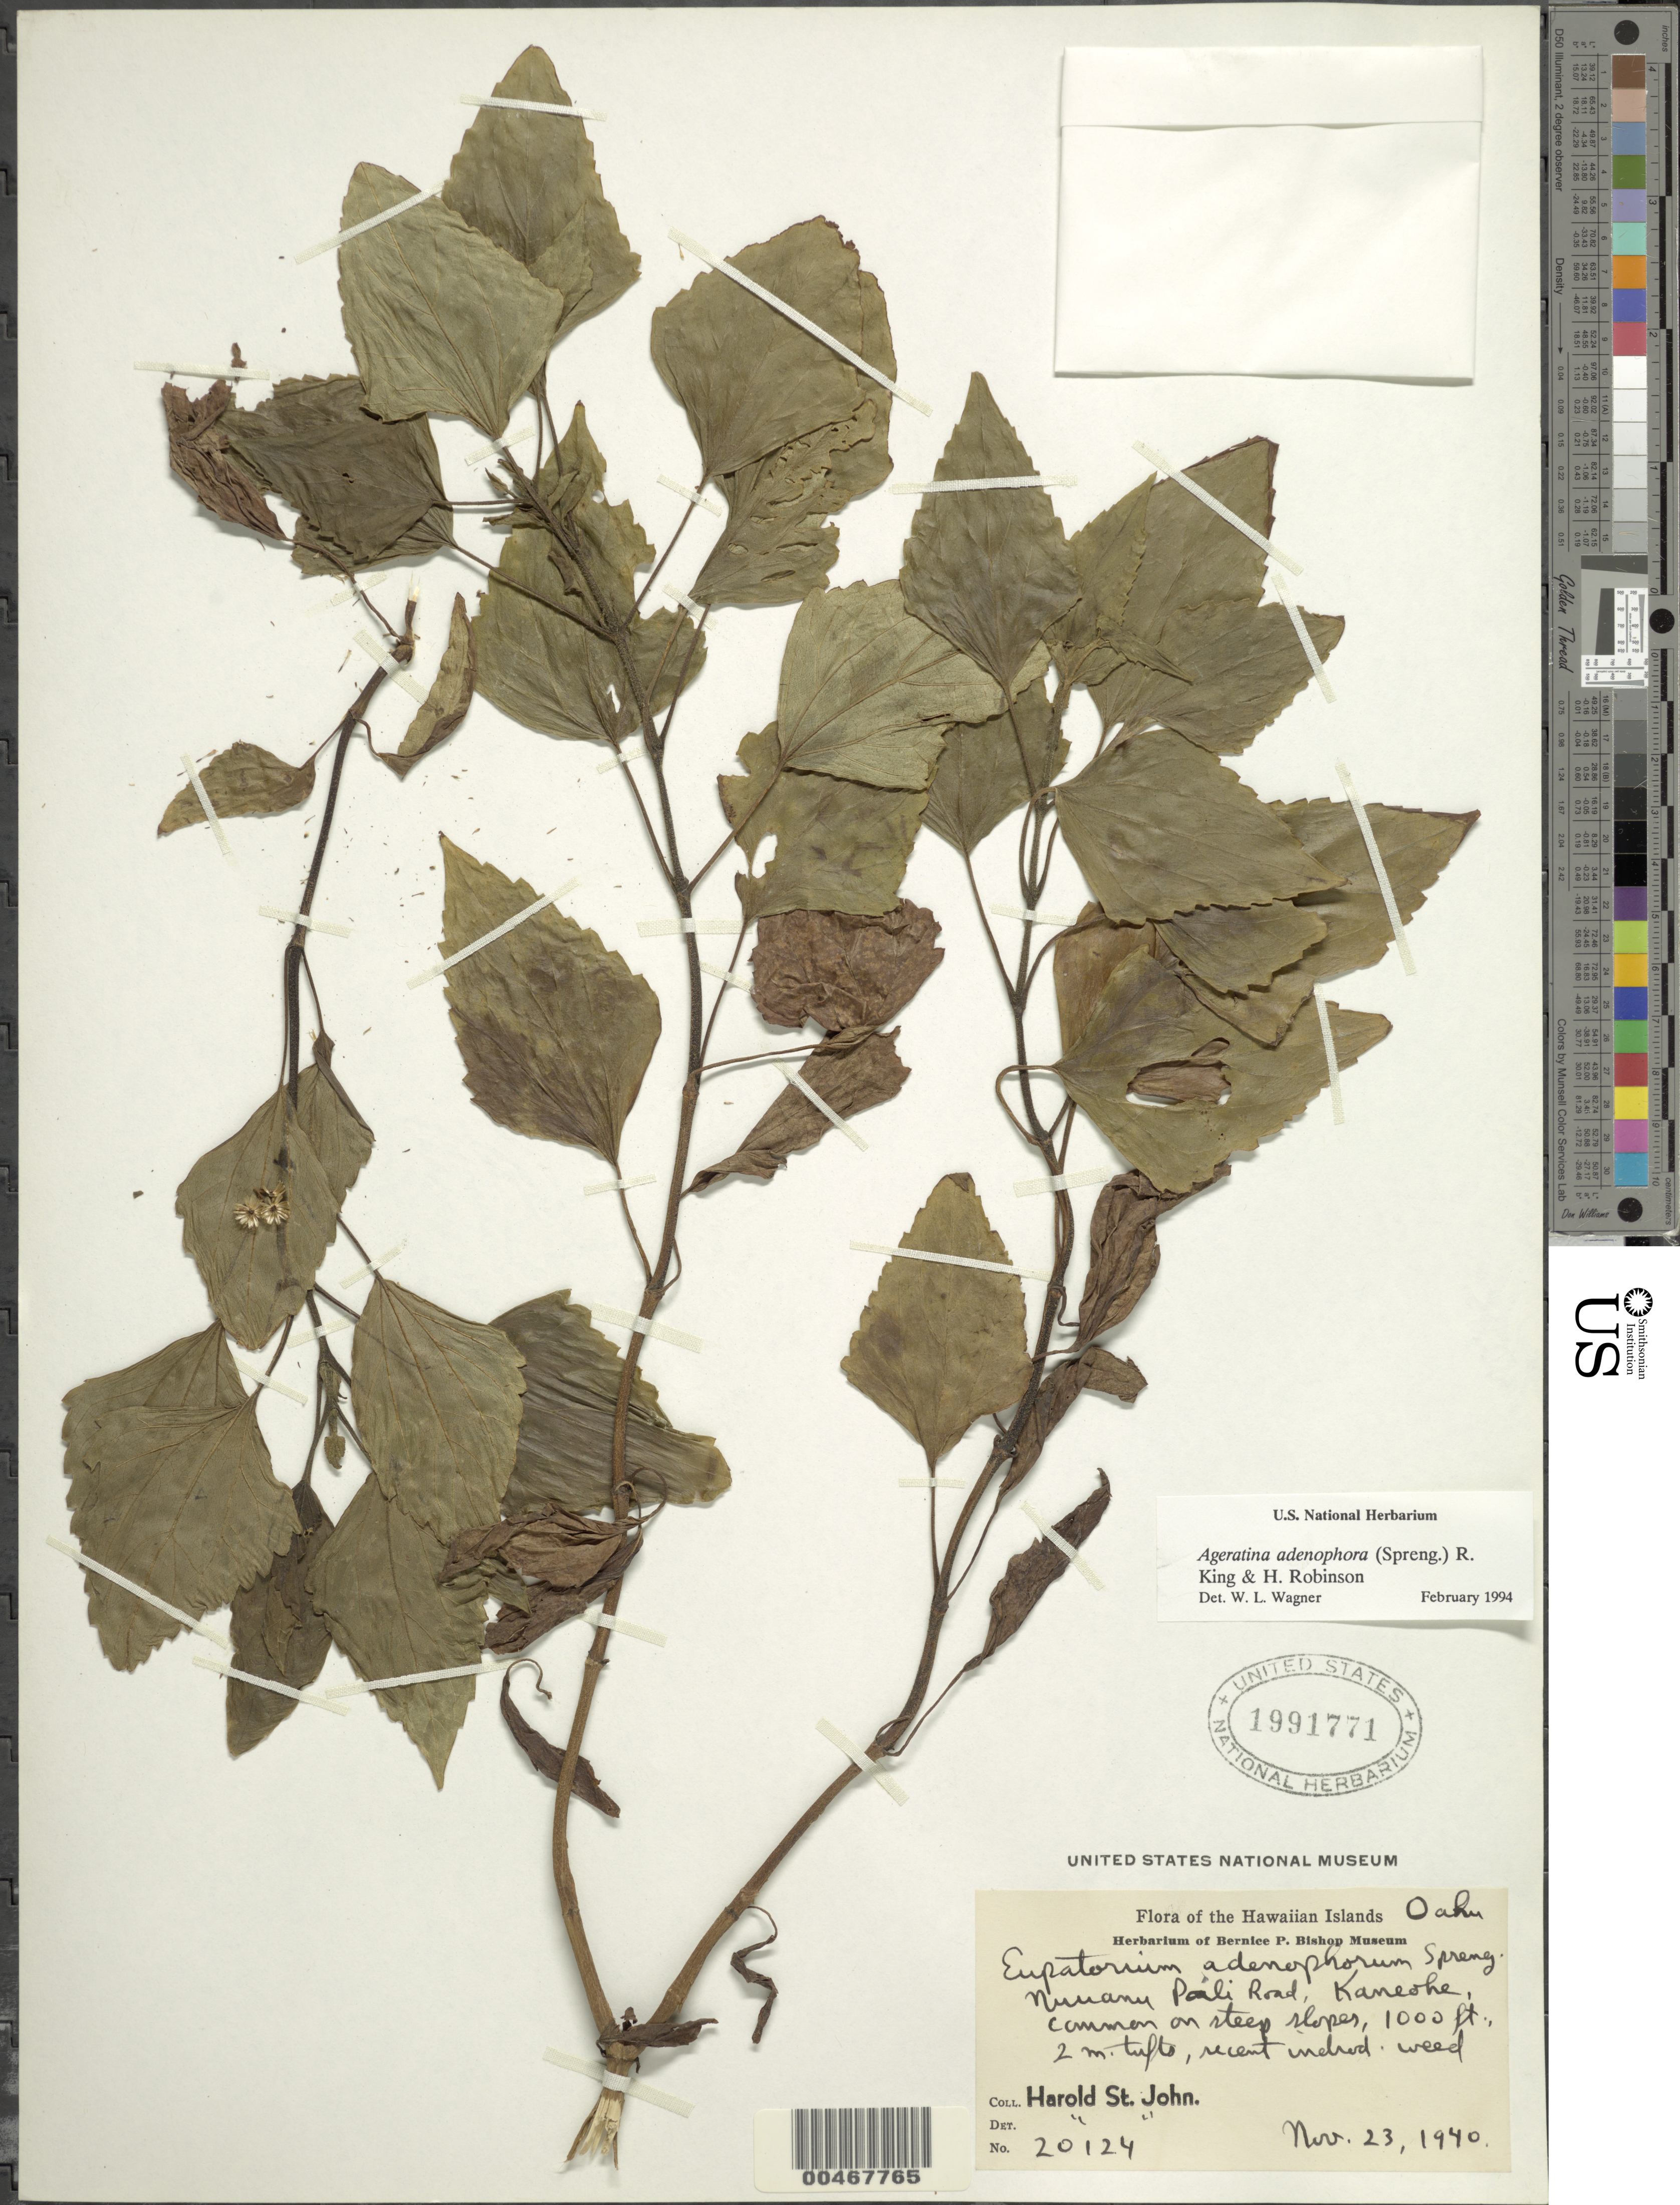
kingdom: Plantae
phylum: Tracheophyta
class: Magnoliopsida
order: Asterales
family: Asteraceae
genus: Ageratina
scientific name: Ageratina adenophora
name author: (Spreng.) R.M. King & H. Rob.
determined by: Wagner, W. L., (BOT), Smithsonian Institution - National Museum of Natural History (UNITED STATES)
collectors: H. St. John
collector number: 20124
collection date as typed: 23 Nov 1940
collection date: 1940-11-23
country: United States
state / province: Hawaii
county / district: Honolulu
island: Oahu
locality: Nuuanu Pali Road, Kaneohe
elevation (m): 305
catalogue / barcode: US 1991771